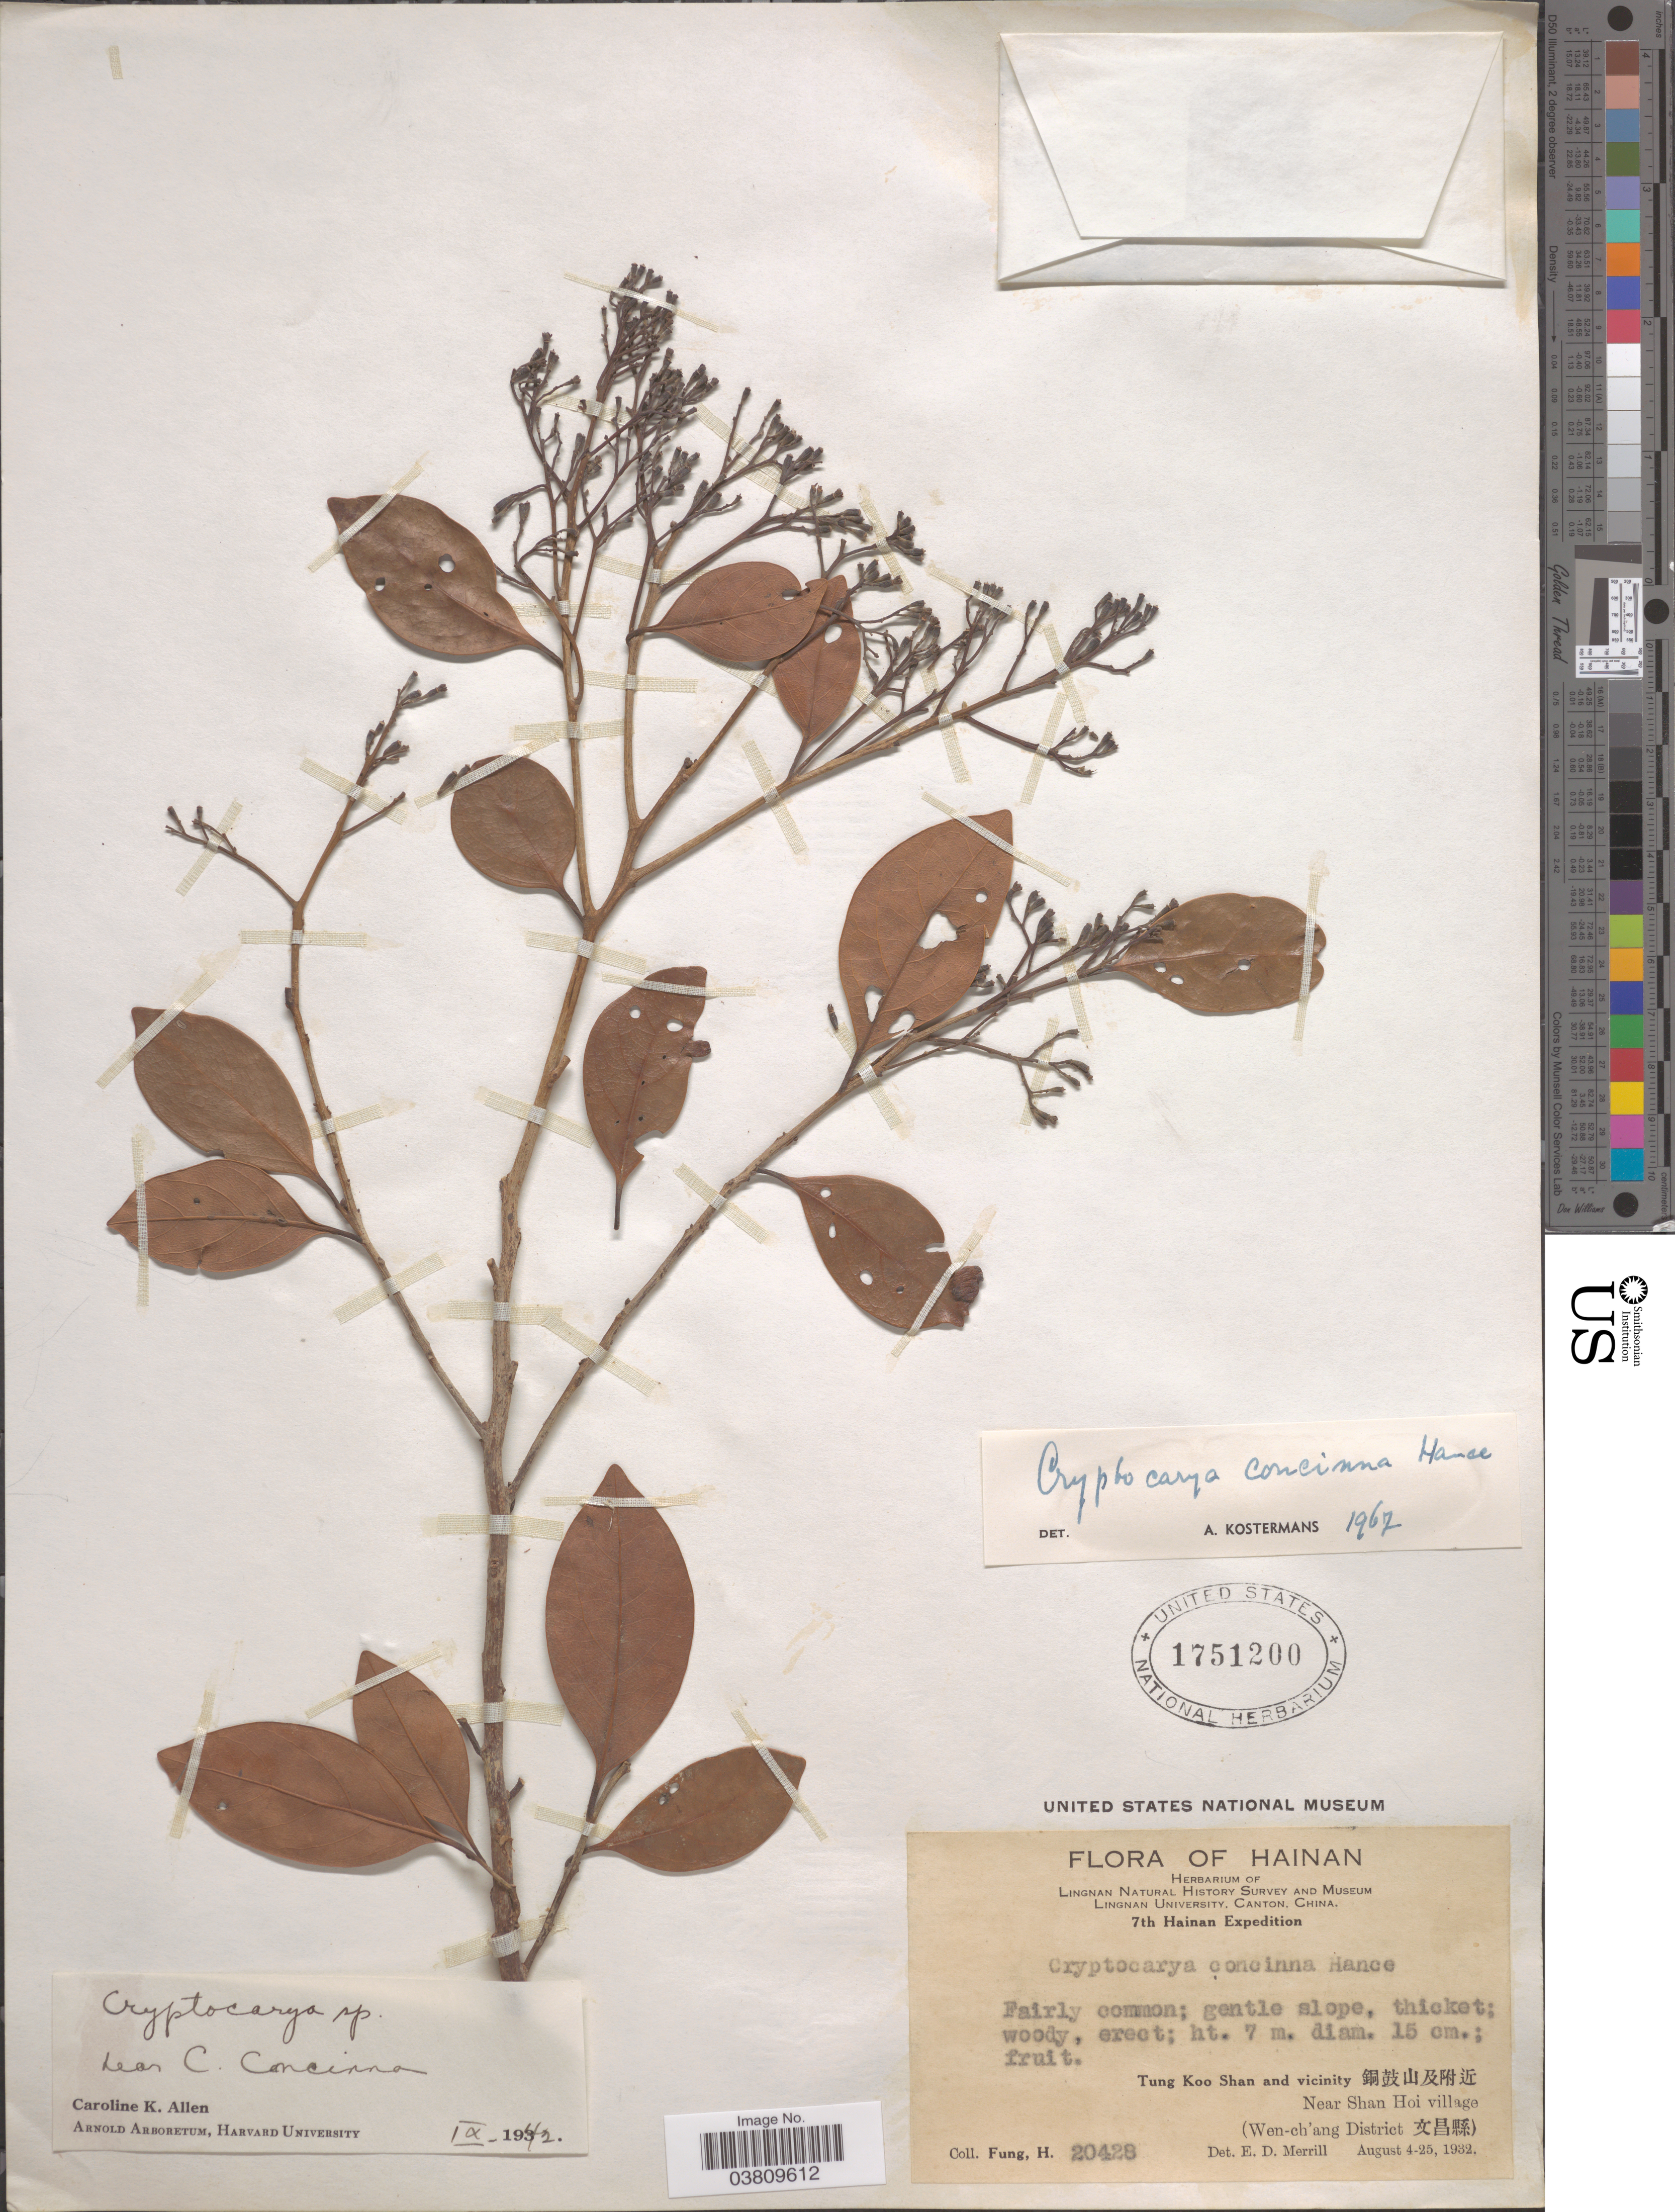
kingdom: Plantae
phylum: Tracheophyta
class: Magnoliopsida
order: Laurales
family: Lauraceae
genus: Cryptocarya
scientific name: Cryptocarya concinna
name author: Hance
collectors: H. Fung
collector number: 20428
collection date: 1932-08-04/1932-08-25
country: China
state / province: Hainan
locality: Tung Koo Shan and vicinity X. Near Shan Hoi village. (Wen-ch'ang District X).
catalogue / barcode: US 1751200